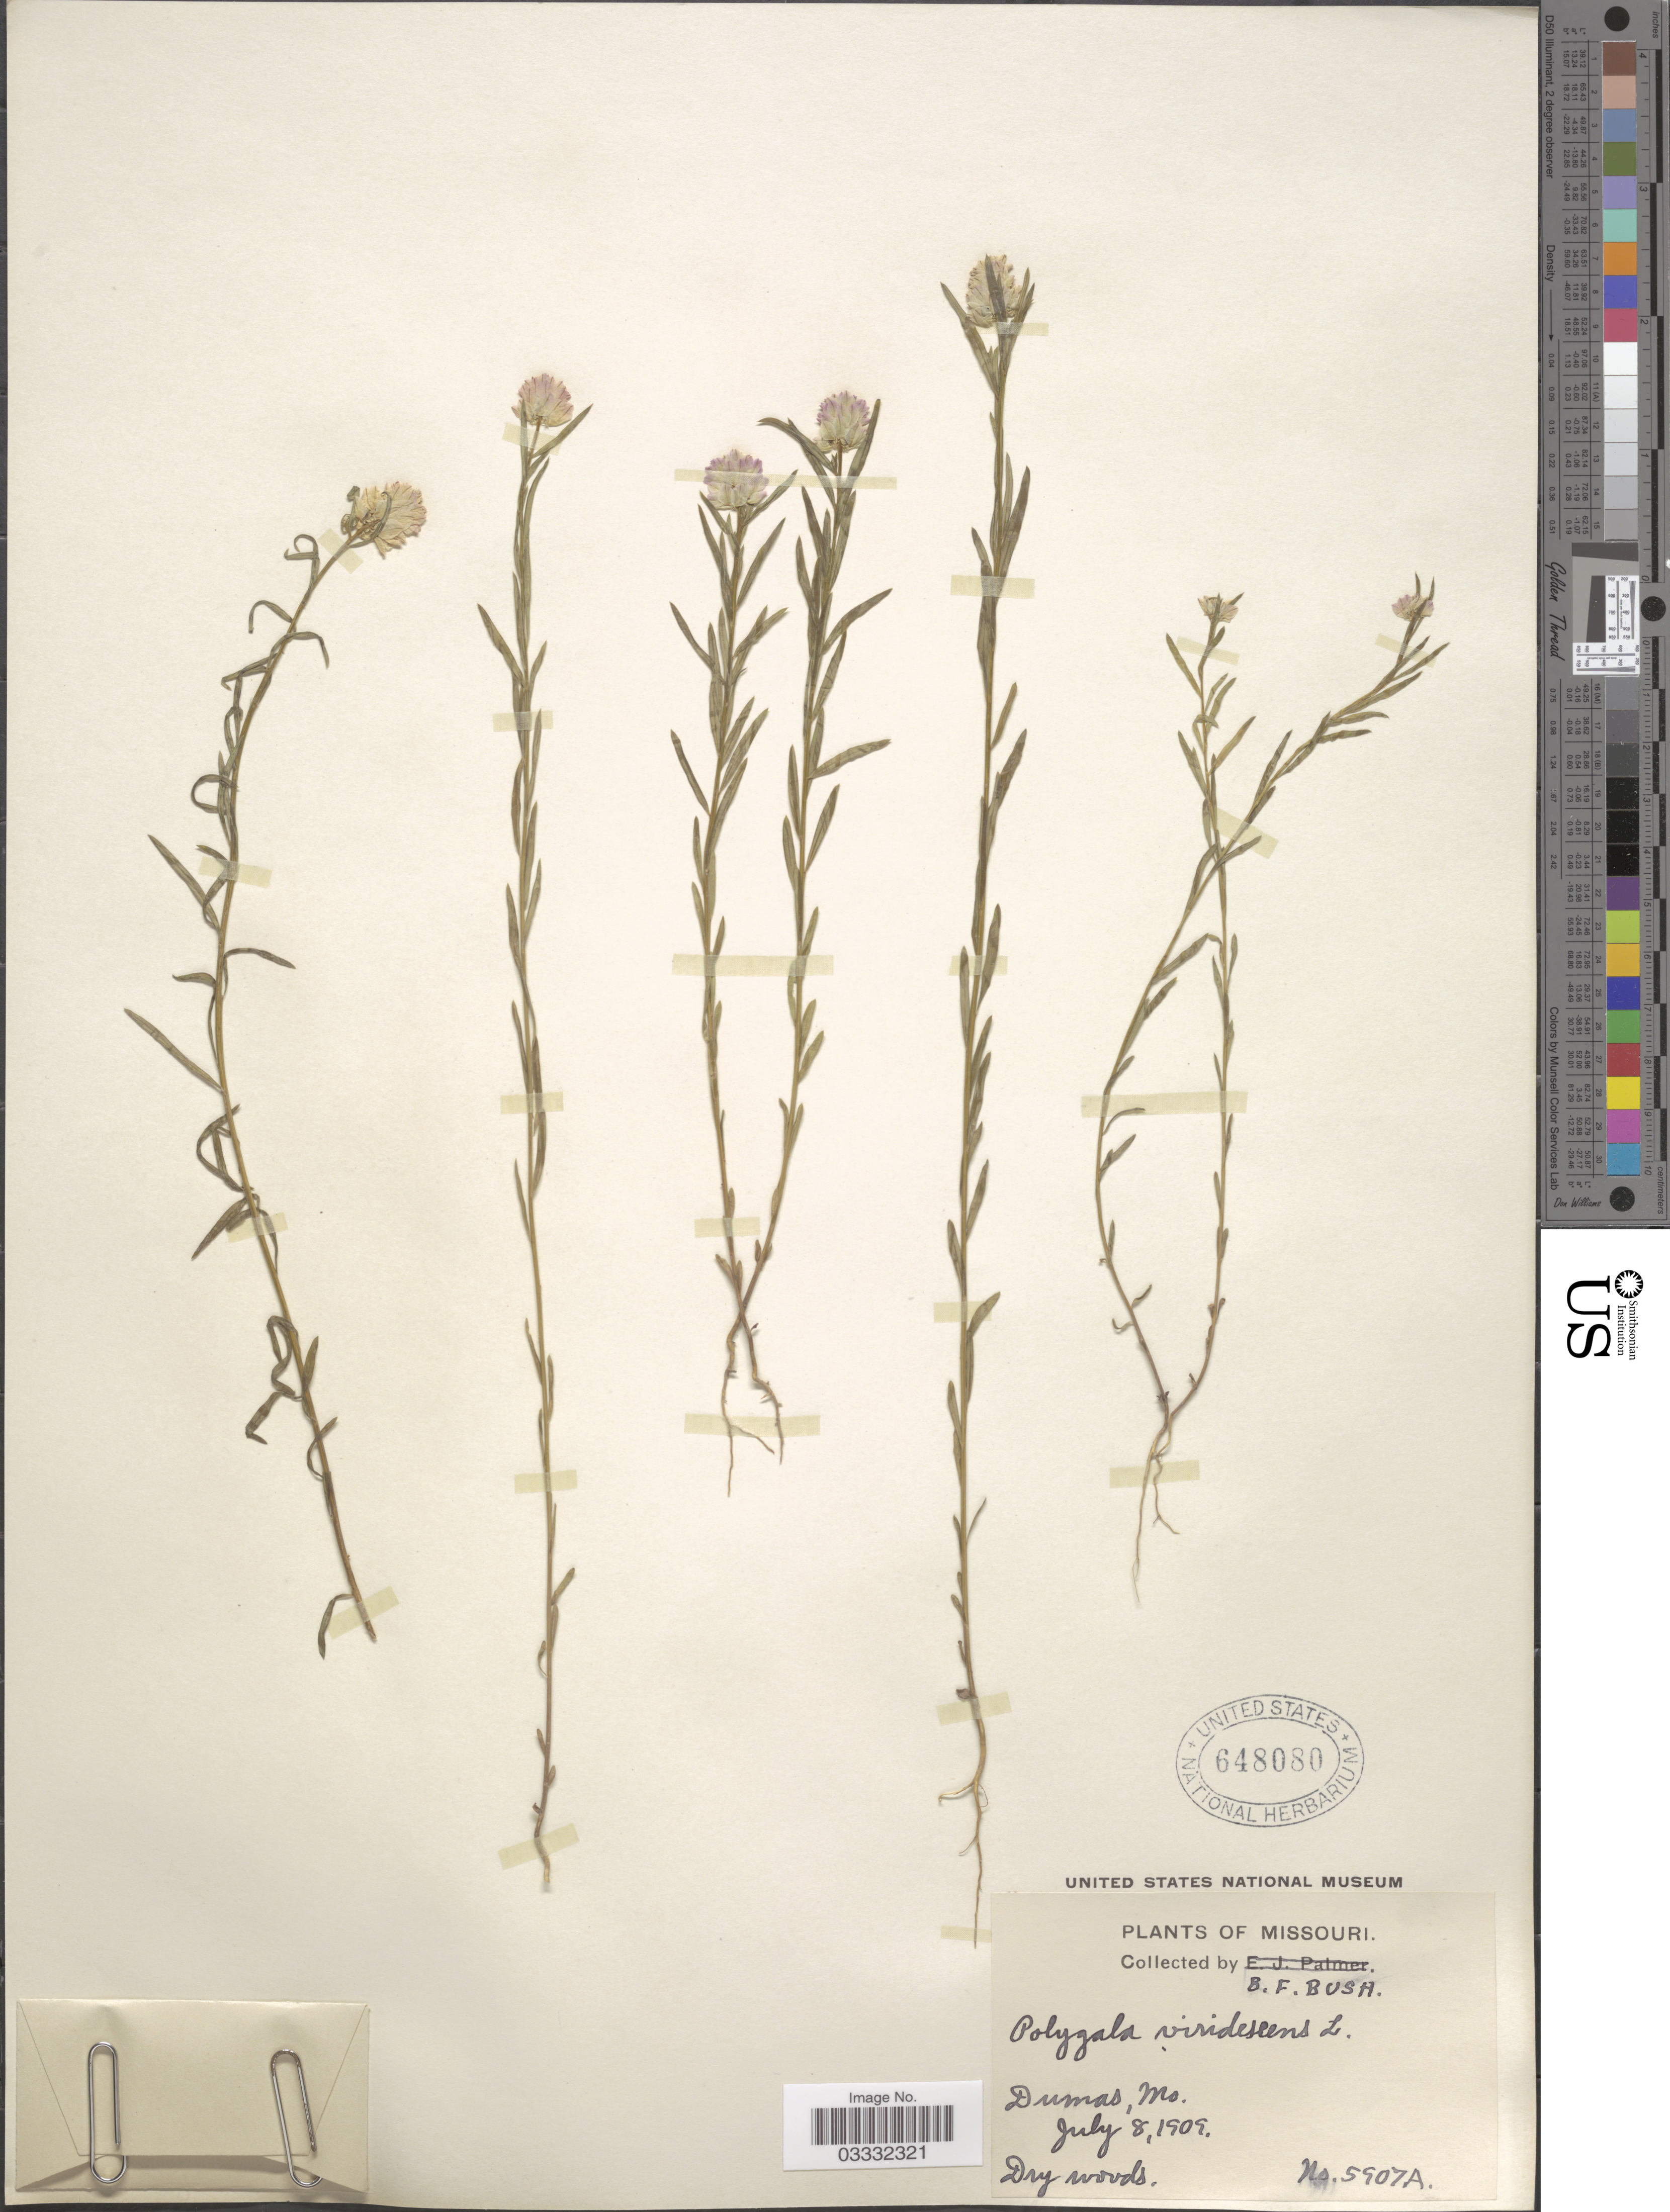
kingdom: Plantae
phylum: Tracheophyta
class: Magnoliopsida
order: Fabales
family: Polygalaceae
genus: Polygala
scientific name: Polygala sanguinea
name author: L.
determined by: Strong, Mark T., (BOT), Smithsonian Institution - National Museum of Natural History (UNITED STATES)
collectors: B. F. Bush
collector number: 5907A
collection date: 1909-07-08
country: United States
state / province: Missouri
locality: Dumas.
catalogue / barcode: US 648080